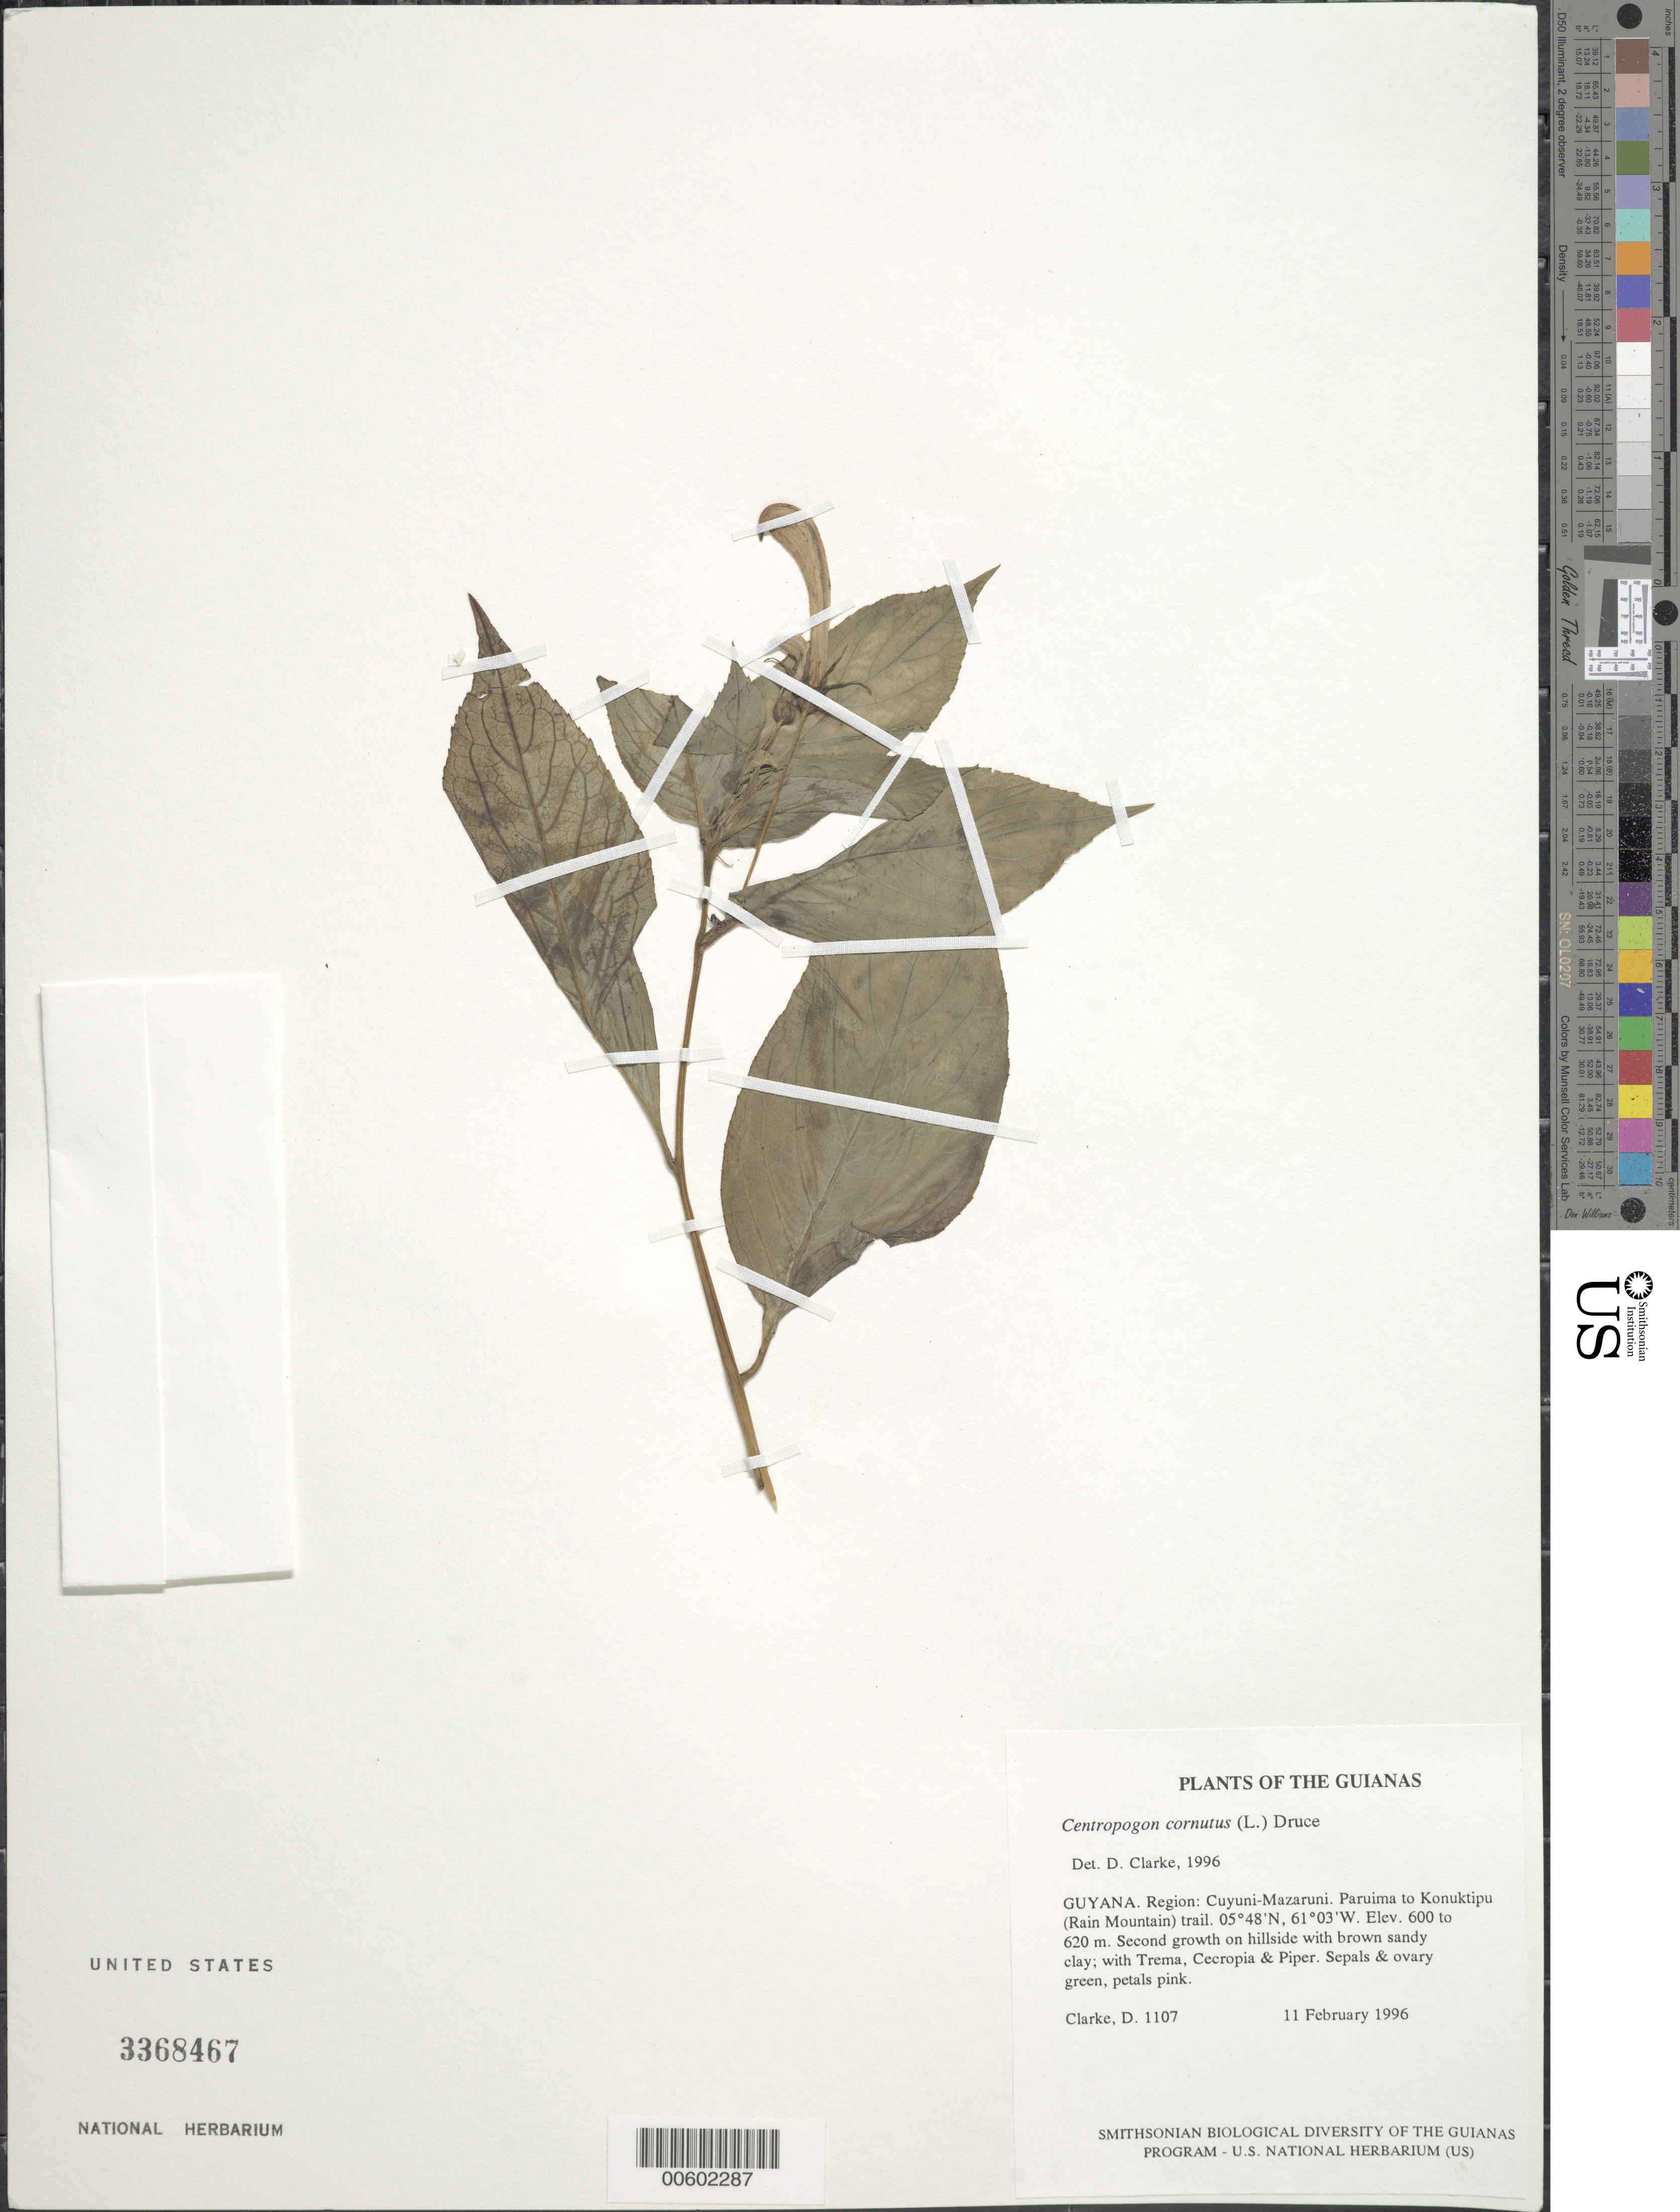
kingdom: Plantae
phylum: Tracheophyta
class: Magnoliopsida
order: Asterales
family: Campanulaceae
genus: Centropogon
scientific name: Centropogon cornutus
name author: (L.) Druce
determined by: Clarke, H. D., University of North Carolina (Asheville)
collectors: H. D. Clarke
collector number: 1107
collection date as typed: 11 February 1996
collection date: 1996-02-11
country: Guyana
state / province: Cuyuni-Mazaruni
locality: Paruima to Konuktipu (Rain Mountain) trail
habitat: Second growth on hillside with brown sandy clay; with Trema, Cecropia & Piper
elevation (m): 600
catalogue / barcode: US 3368464